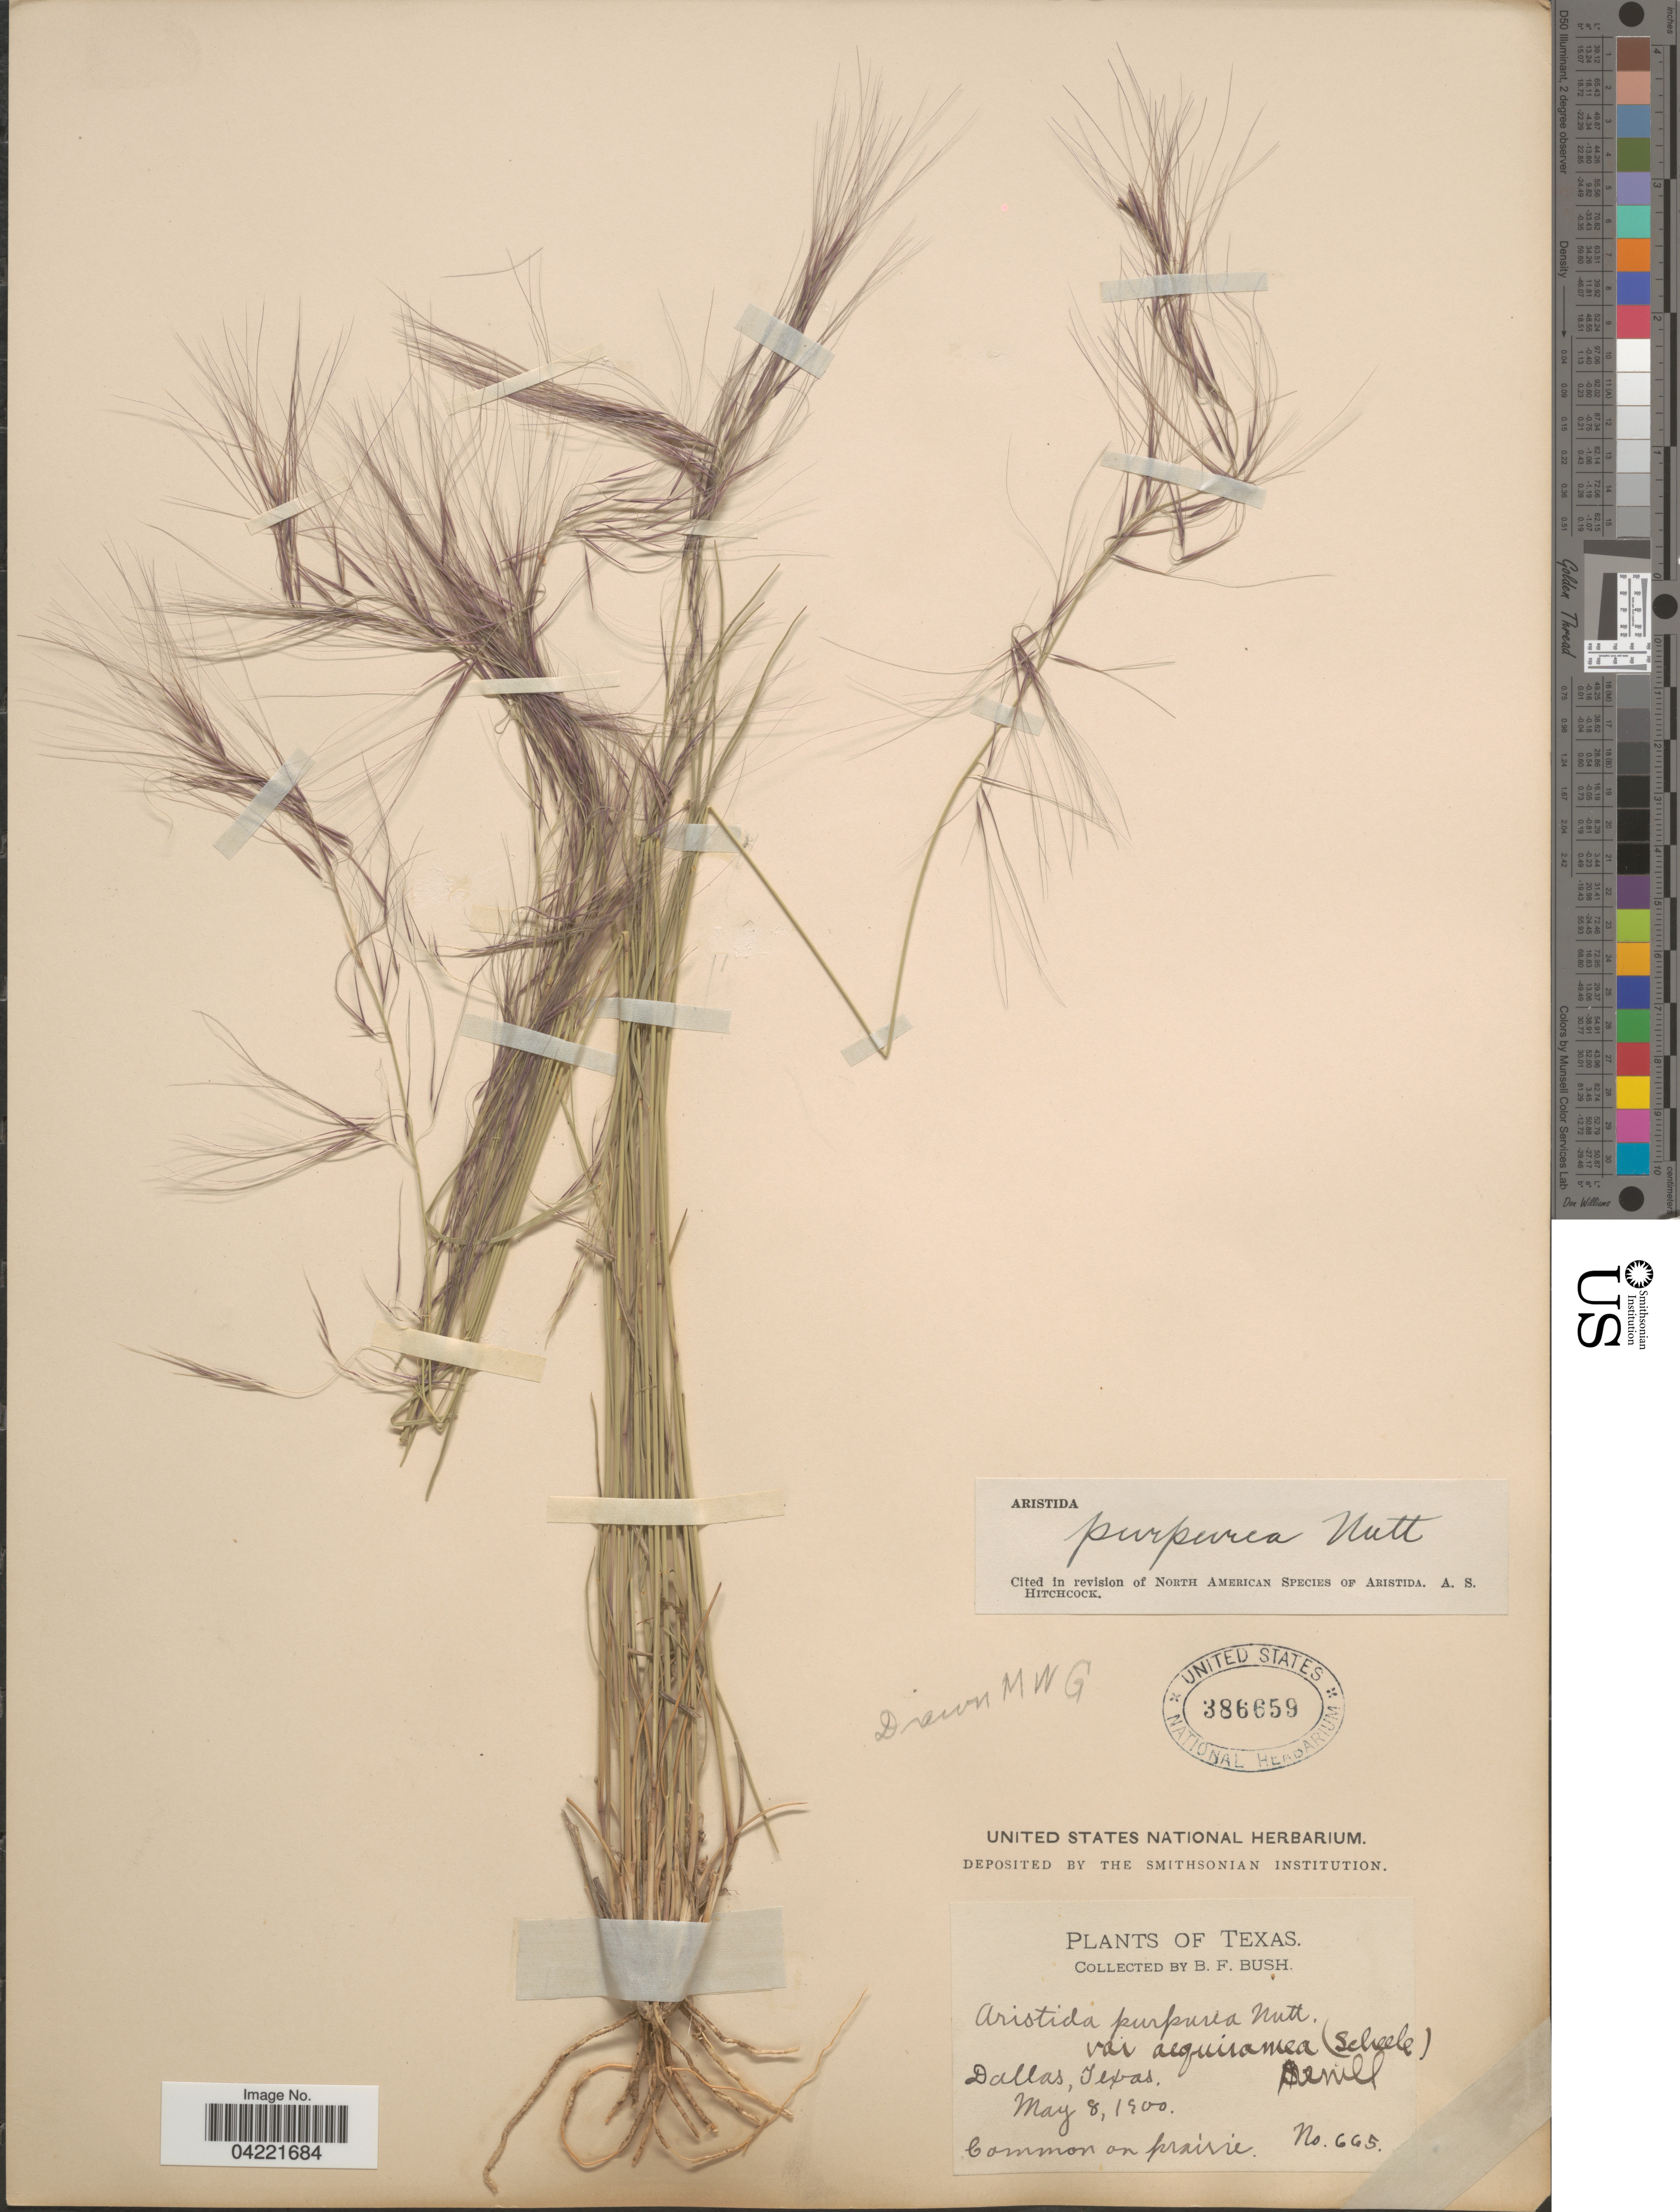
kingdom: Plantae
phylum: Tracheophyta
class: Liliopsida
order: Poales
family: Poaceae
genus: Aristida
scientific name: Aristida purpurea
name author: Nutt.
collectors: B. F. Bush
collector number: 665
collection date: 1900-05-08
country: United States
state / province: Texas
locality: Dallas.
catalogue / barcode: US 386659